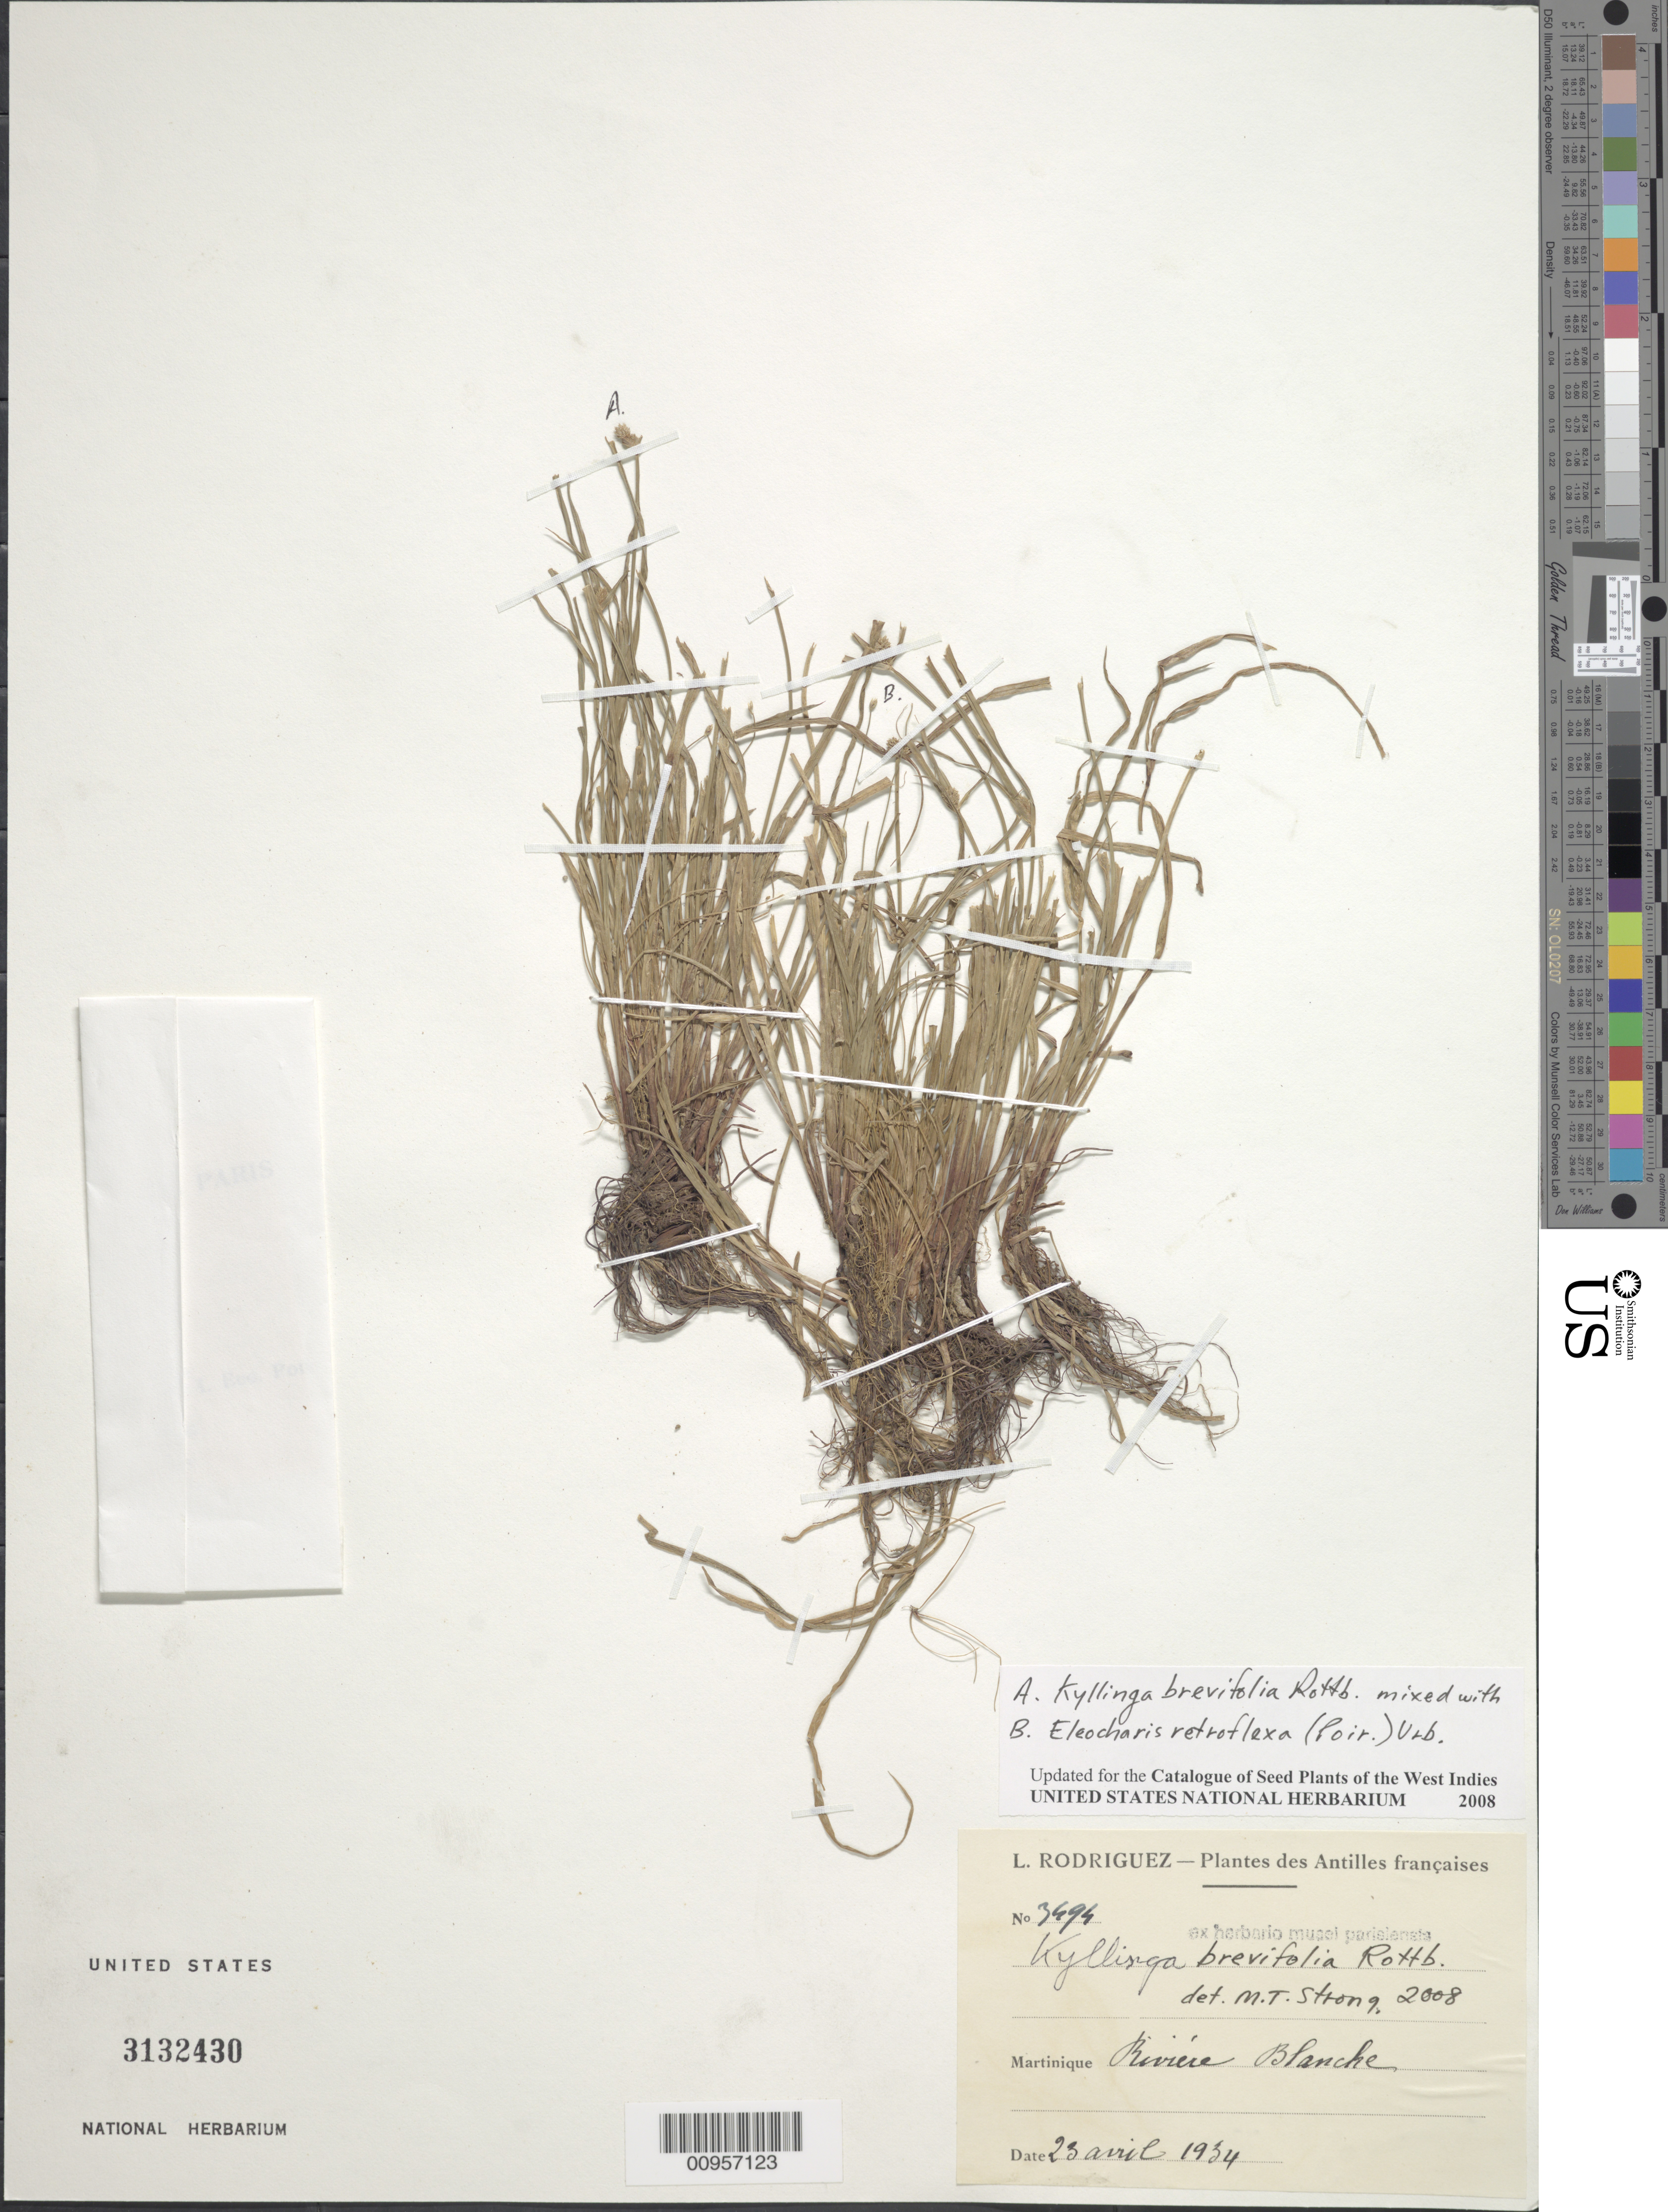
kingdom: Plantae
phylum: Tracheophyta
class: Liliopsida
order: Poales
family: Cyperaceae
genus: Cyperus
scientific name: Cyperus brevifolius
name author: (Rottb.) Hassk.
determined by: Strong, Mark T., (BOT), Smithsonian Institution - National Museum of Natural History (UNITED STATES)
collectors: L. Rodriguez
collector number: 3494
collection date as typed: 23 Apr 1934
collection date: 1934-04-23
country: Martinique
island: Martinique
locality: Rivière Blance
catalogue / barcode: US 3132430